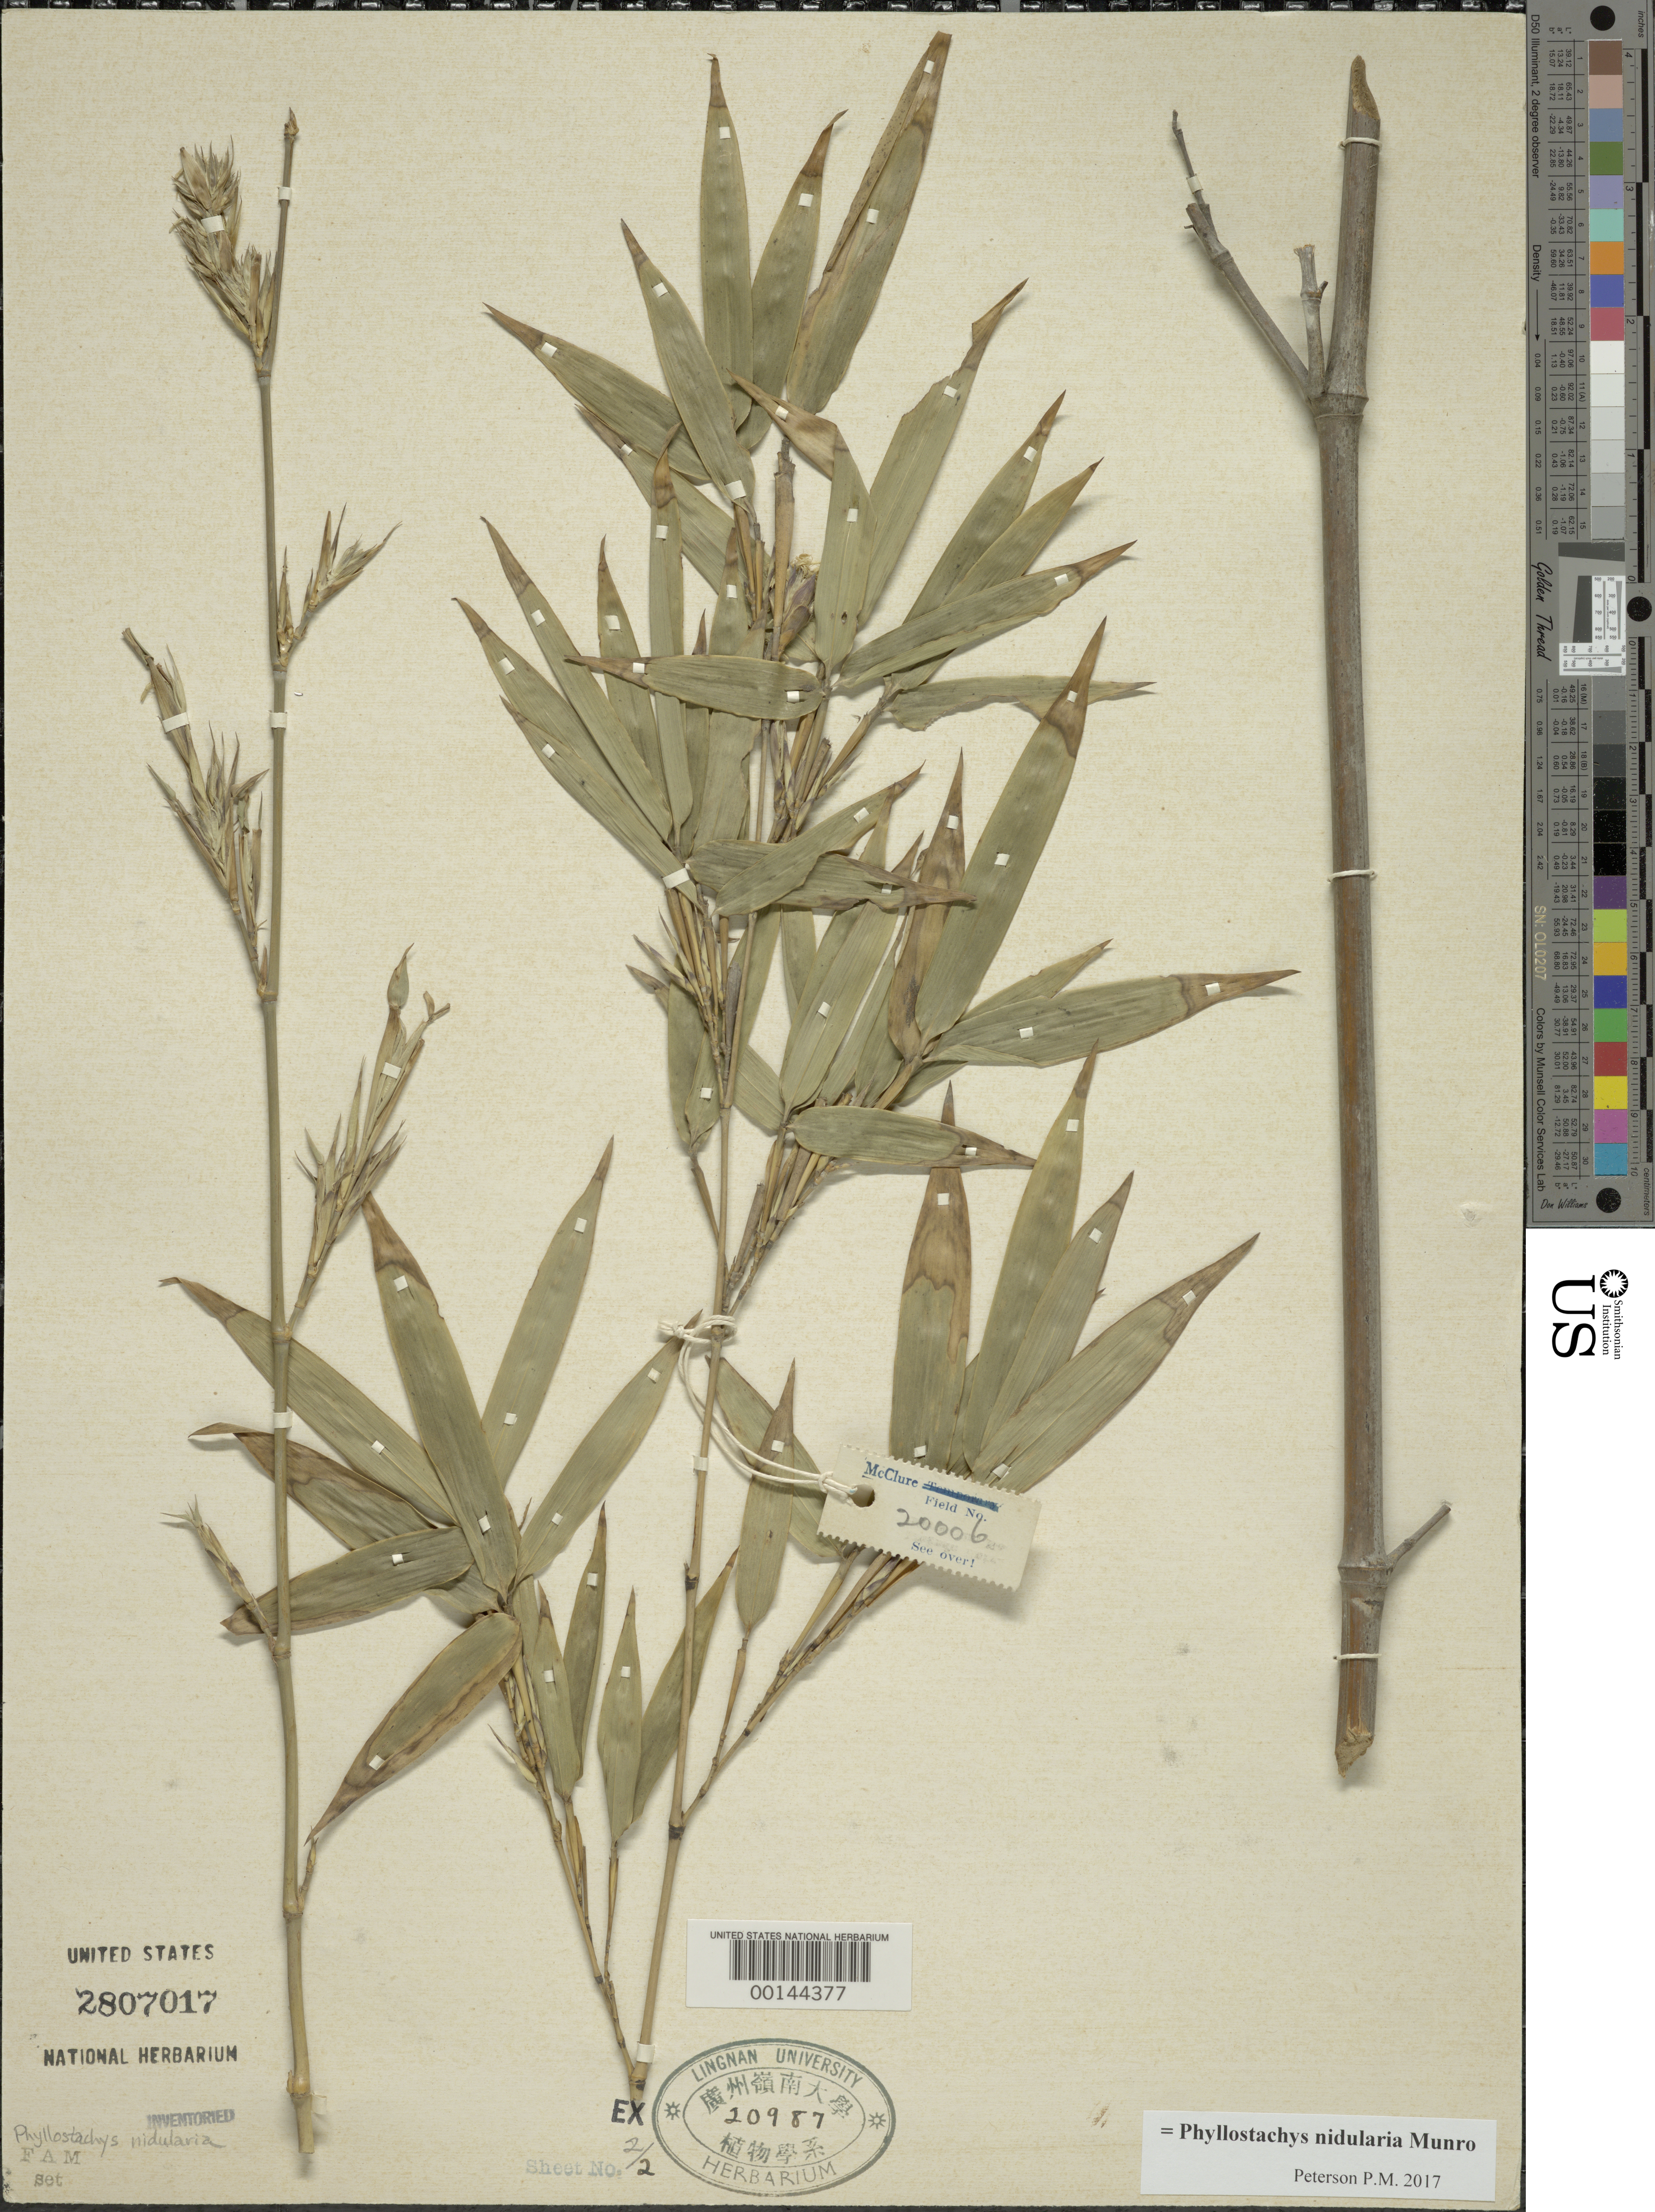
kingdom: Plantae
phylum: Tracheophyta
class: Liliopsida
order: Poales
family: Poaceae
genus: Phyllostachys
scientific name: Phyllostachys nidularia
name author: Munro ex Fenzi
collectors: F. A. McClure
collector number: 20006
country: China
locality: Kan chuk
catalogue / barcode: US 2807017